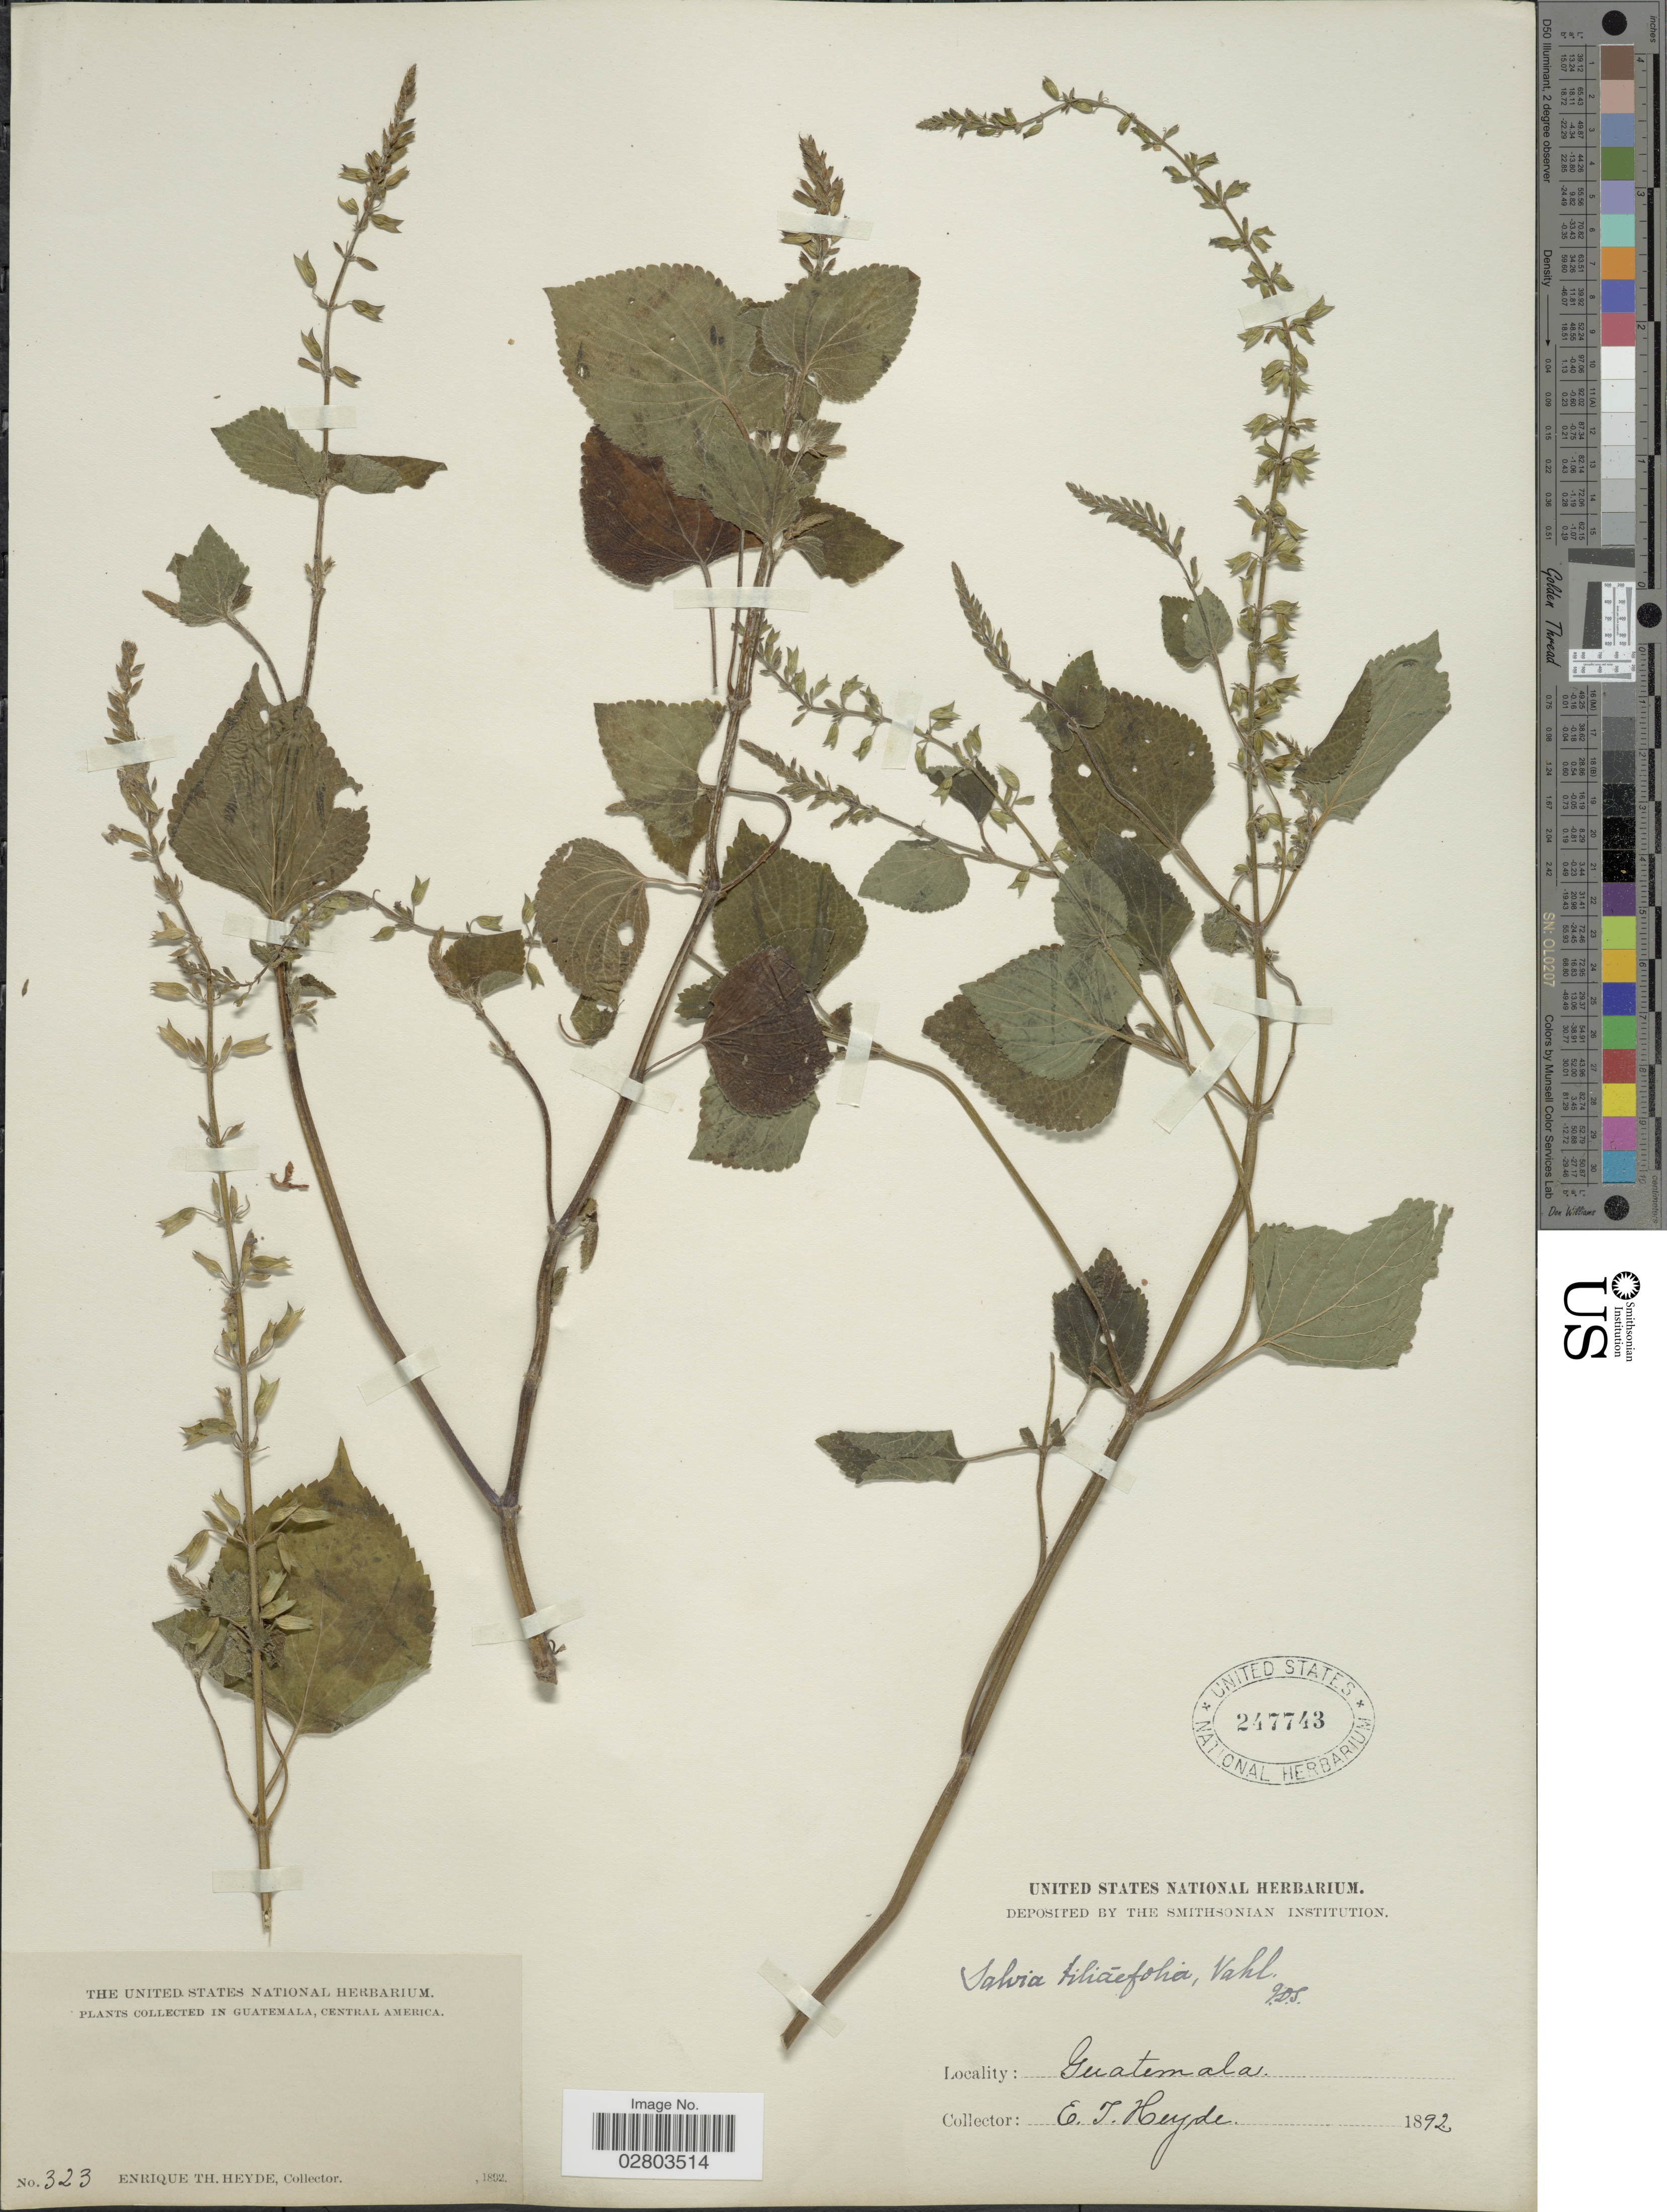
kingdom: Plantae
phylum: Tracheophyta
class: Magnoliopsida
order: Lamiales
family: Lamiaceae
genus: Salvia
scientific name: Salvia tiliifolia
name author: Vahl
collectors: E. T. Heyde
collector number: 323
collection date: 1892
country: Guatemala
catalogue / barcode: US 247743